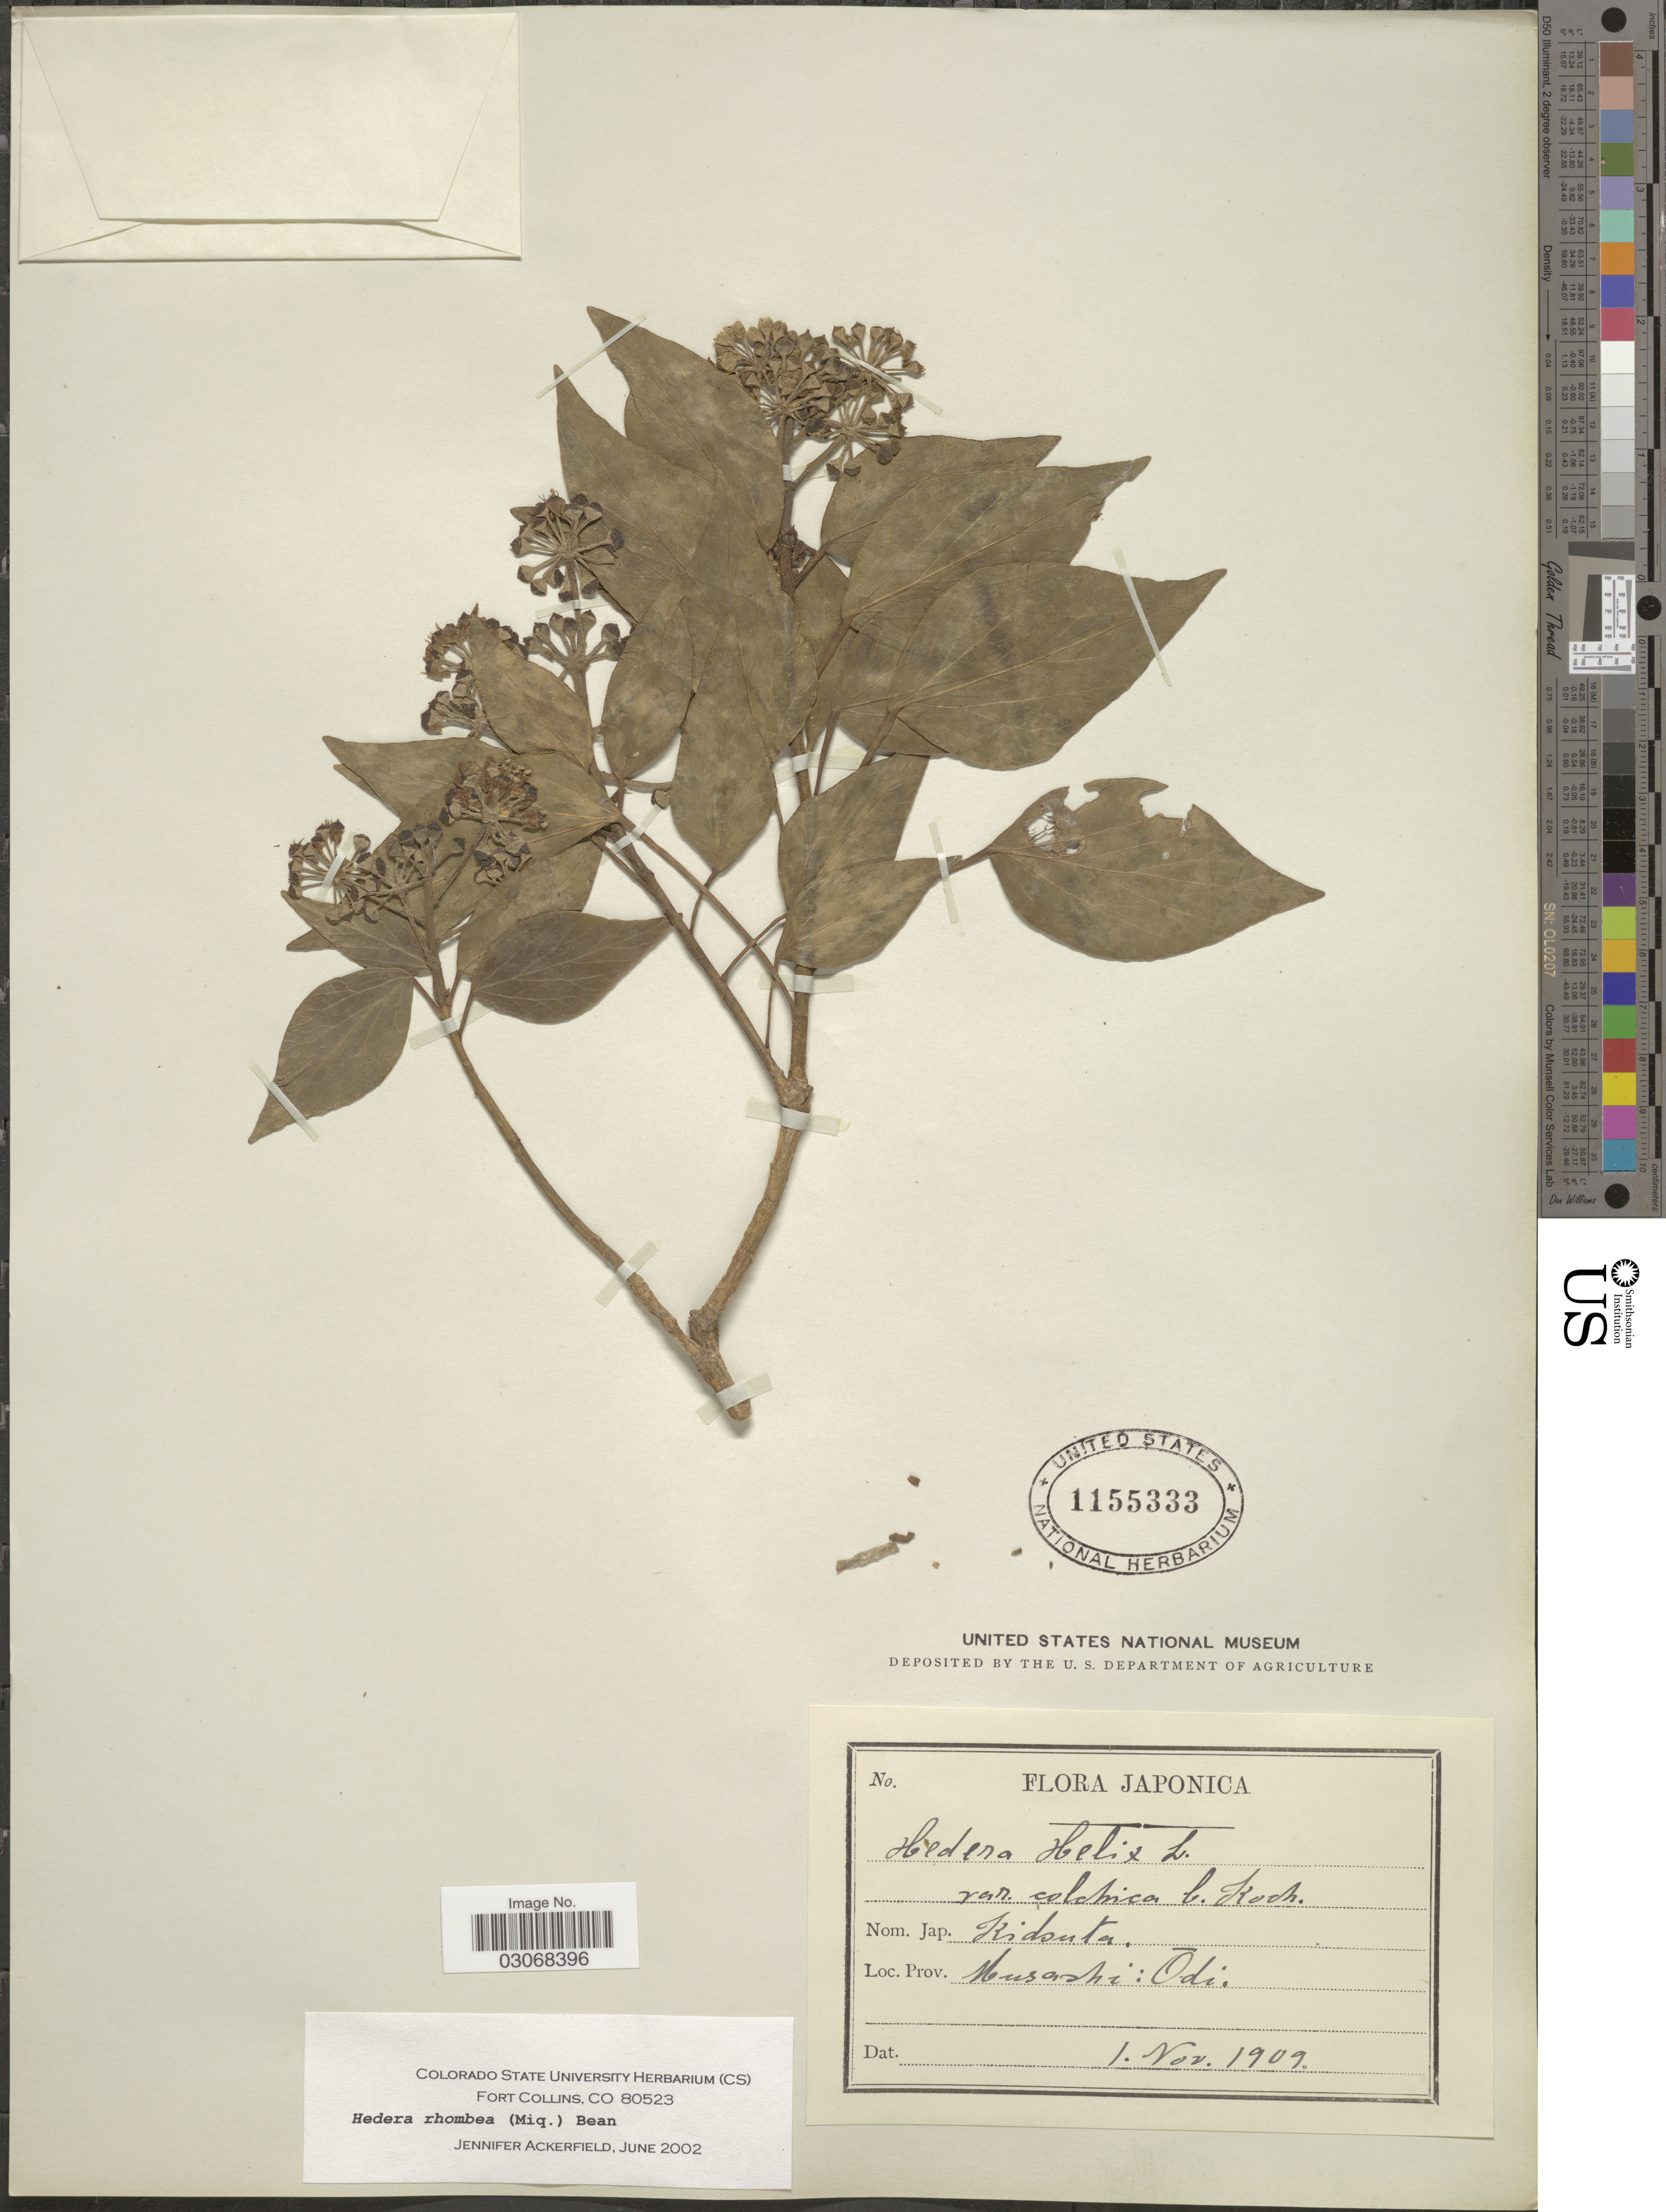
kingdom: Plantae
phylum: Tracheophyta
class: Magnoliopsida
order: Apiales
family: Araliaceae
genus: Hedera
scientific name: Hedera rhombea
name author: (Miq.) Bean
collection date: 1909-11-01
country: Japan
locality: Mushashi: Ōdi.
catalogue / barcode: US 1155333